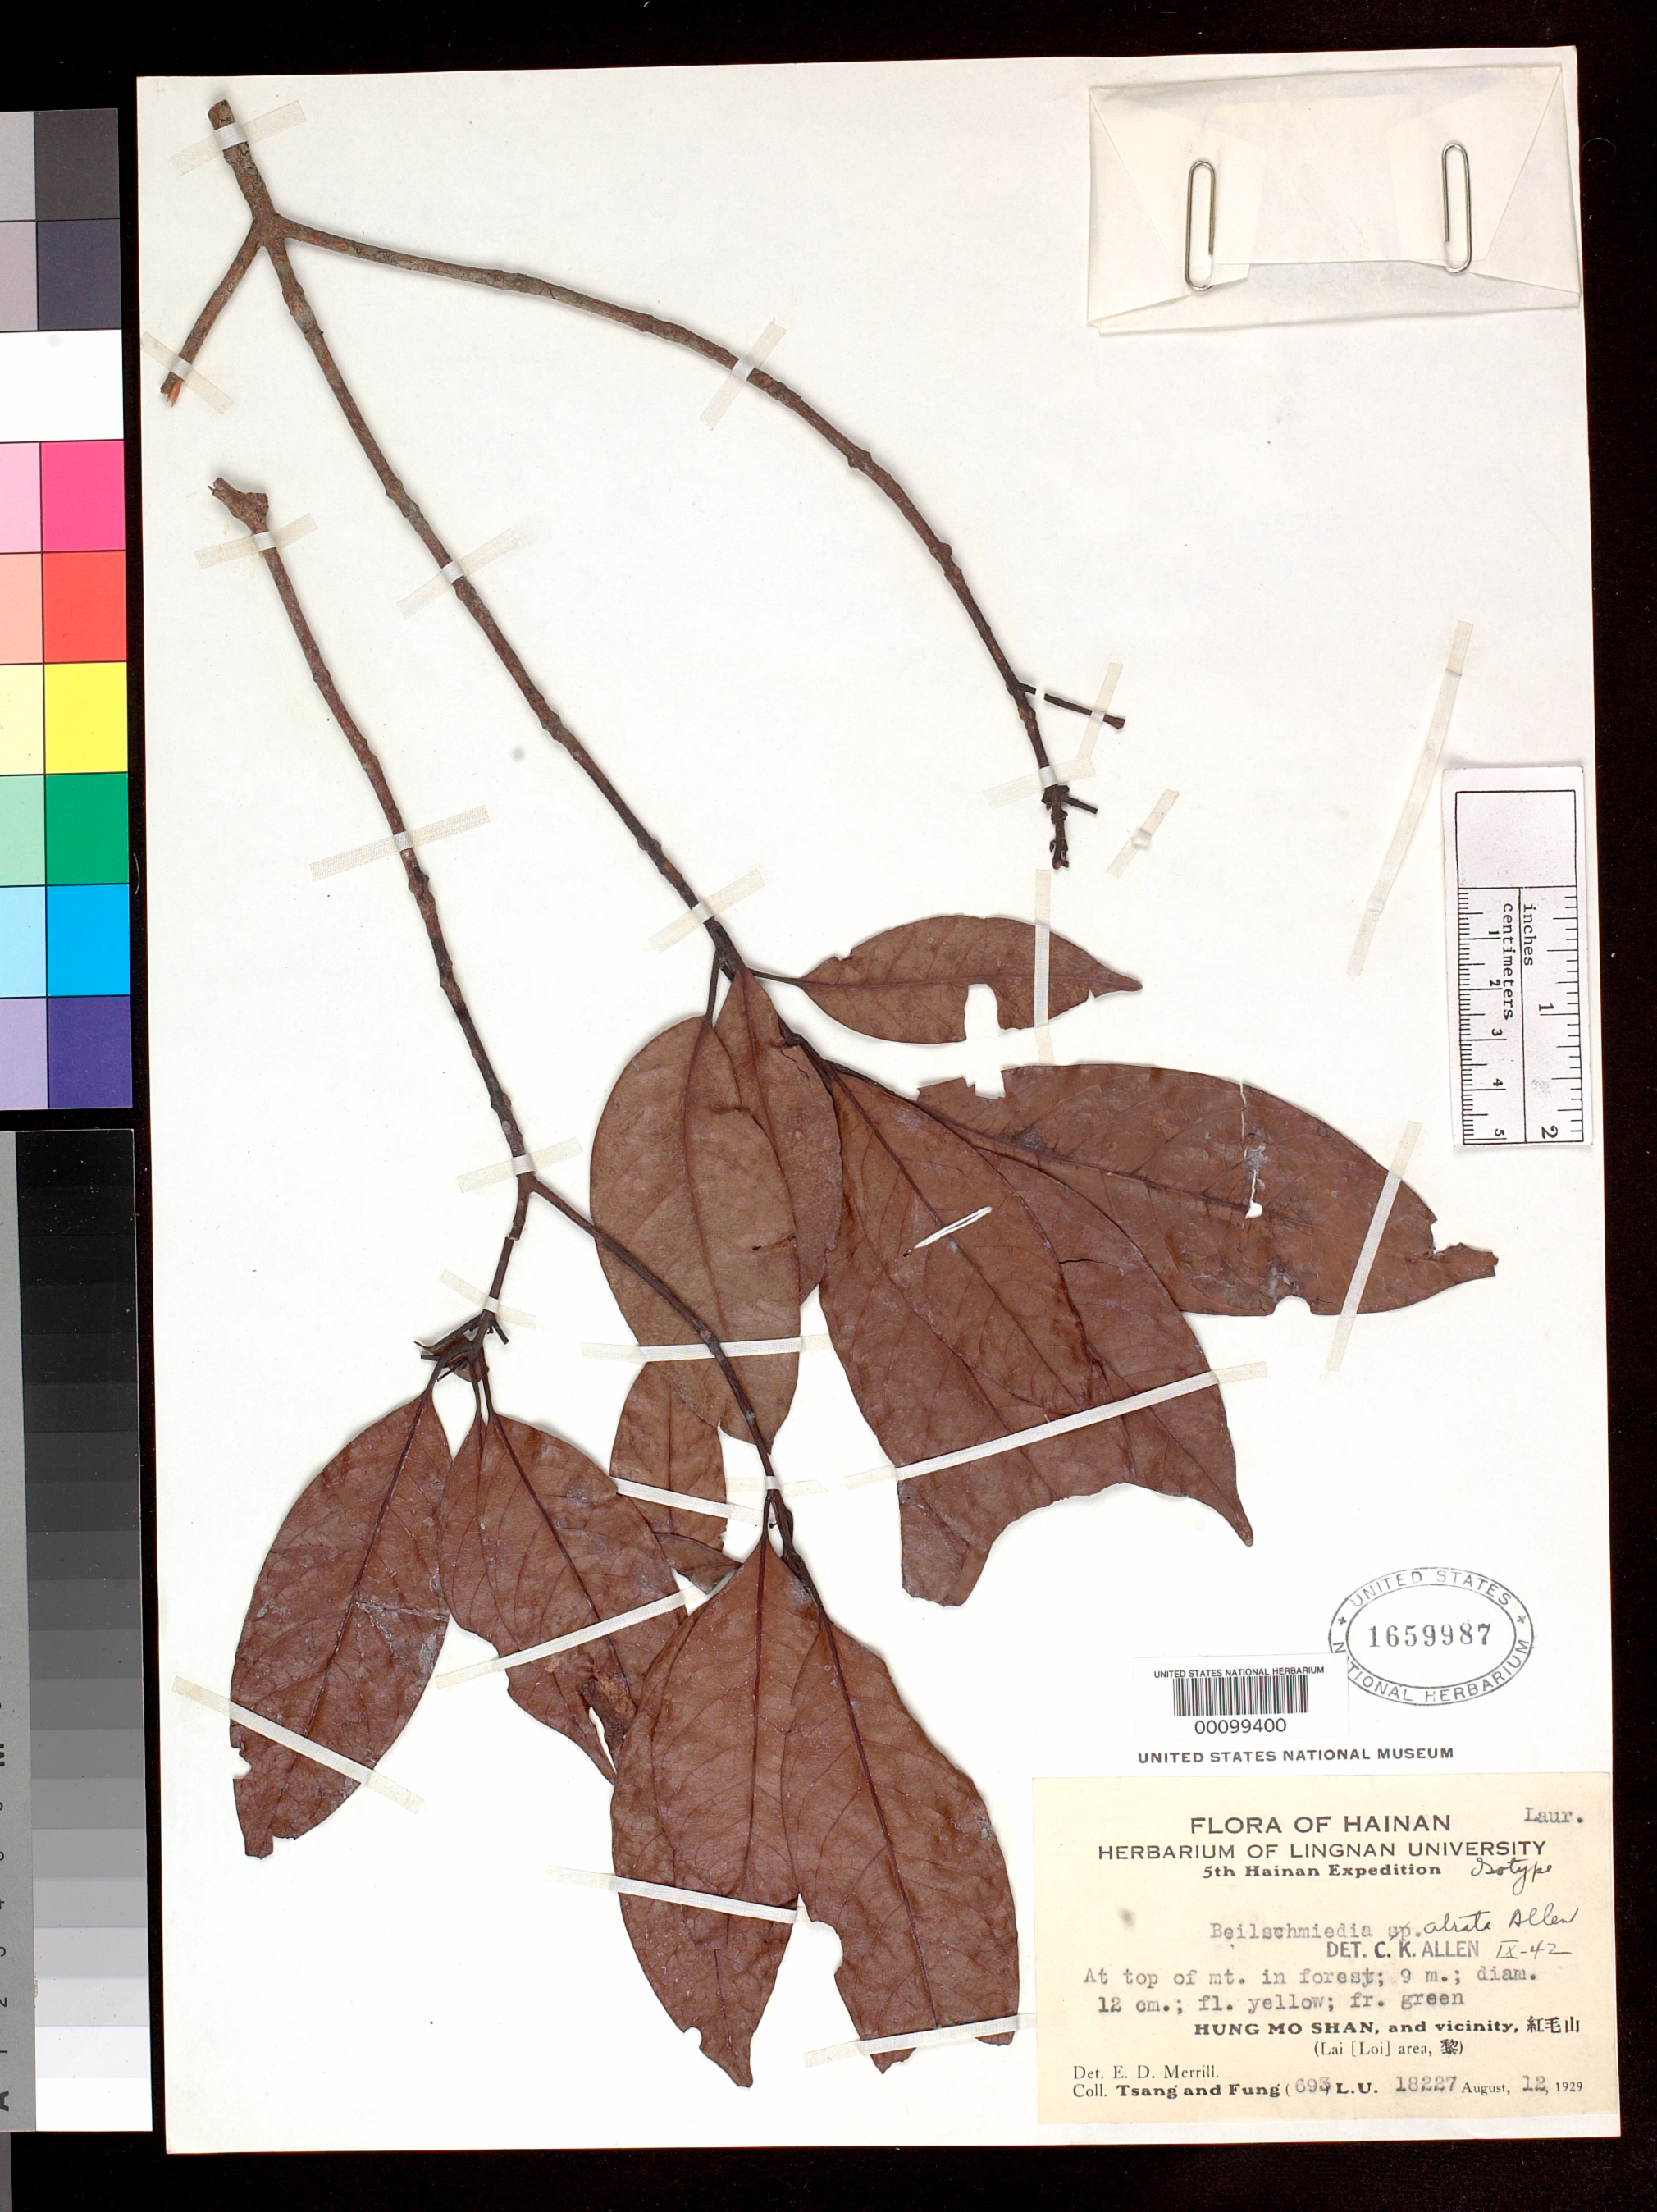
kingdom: Plantae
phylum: Tracheophyta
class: Magnoliopsida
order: Laurales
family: Lauraceae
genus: Beilschmiedia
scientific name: Beilschmiedia atrata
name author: C.K. Allen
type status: Isotype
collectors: W. T. Tsang & H. L. Fung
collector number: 18227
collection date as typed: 12 Aug 1929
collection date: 1929-08-12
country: China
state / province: Hainan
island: Hainan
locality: Hung Mo Shan & vicinity.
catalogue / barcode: US 1659987